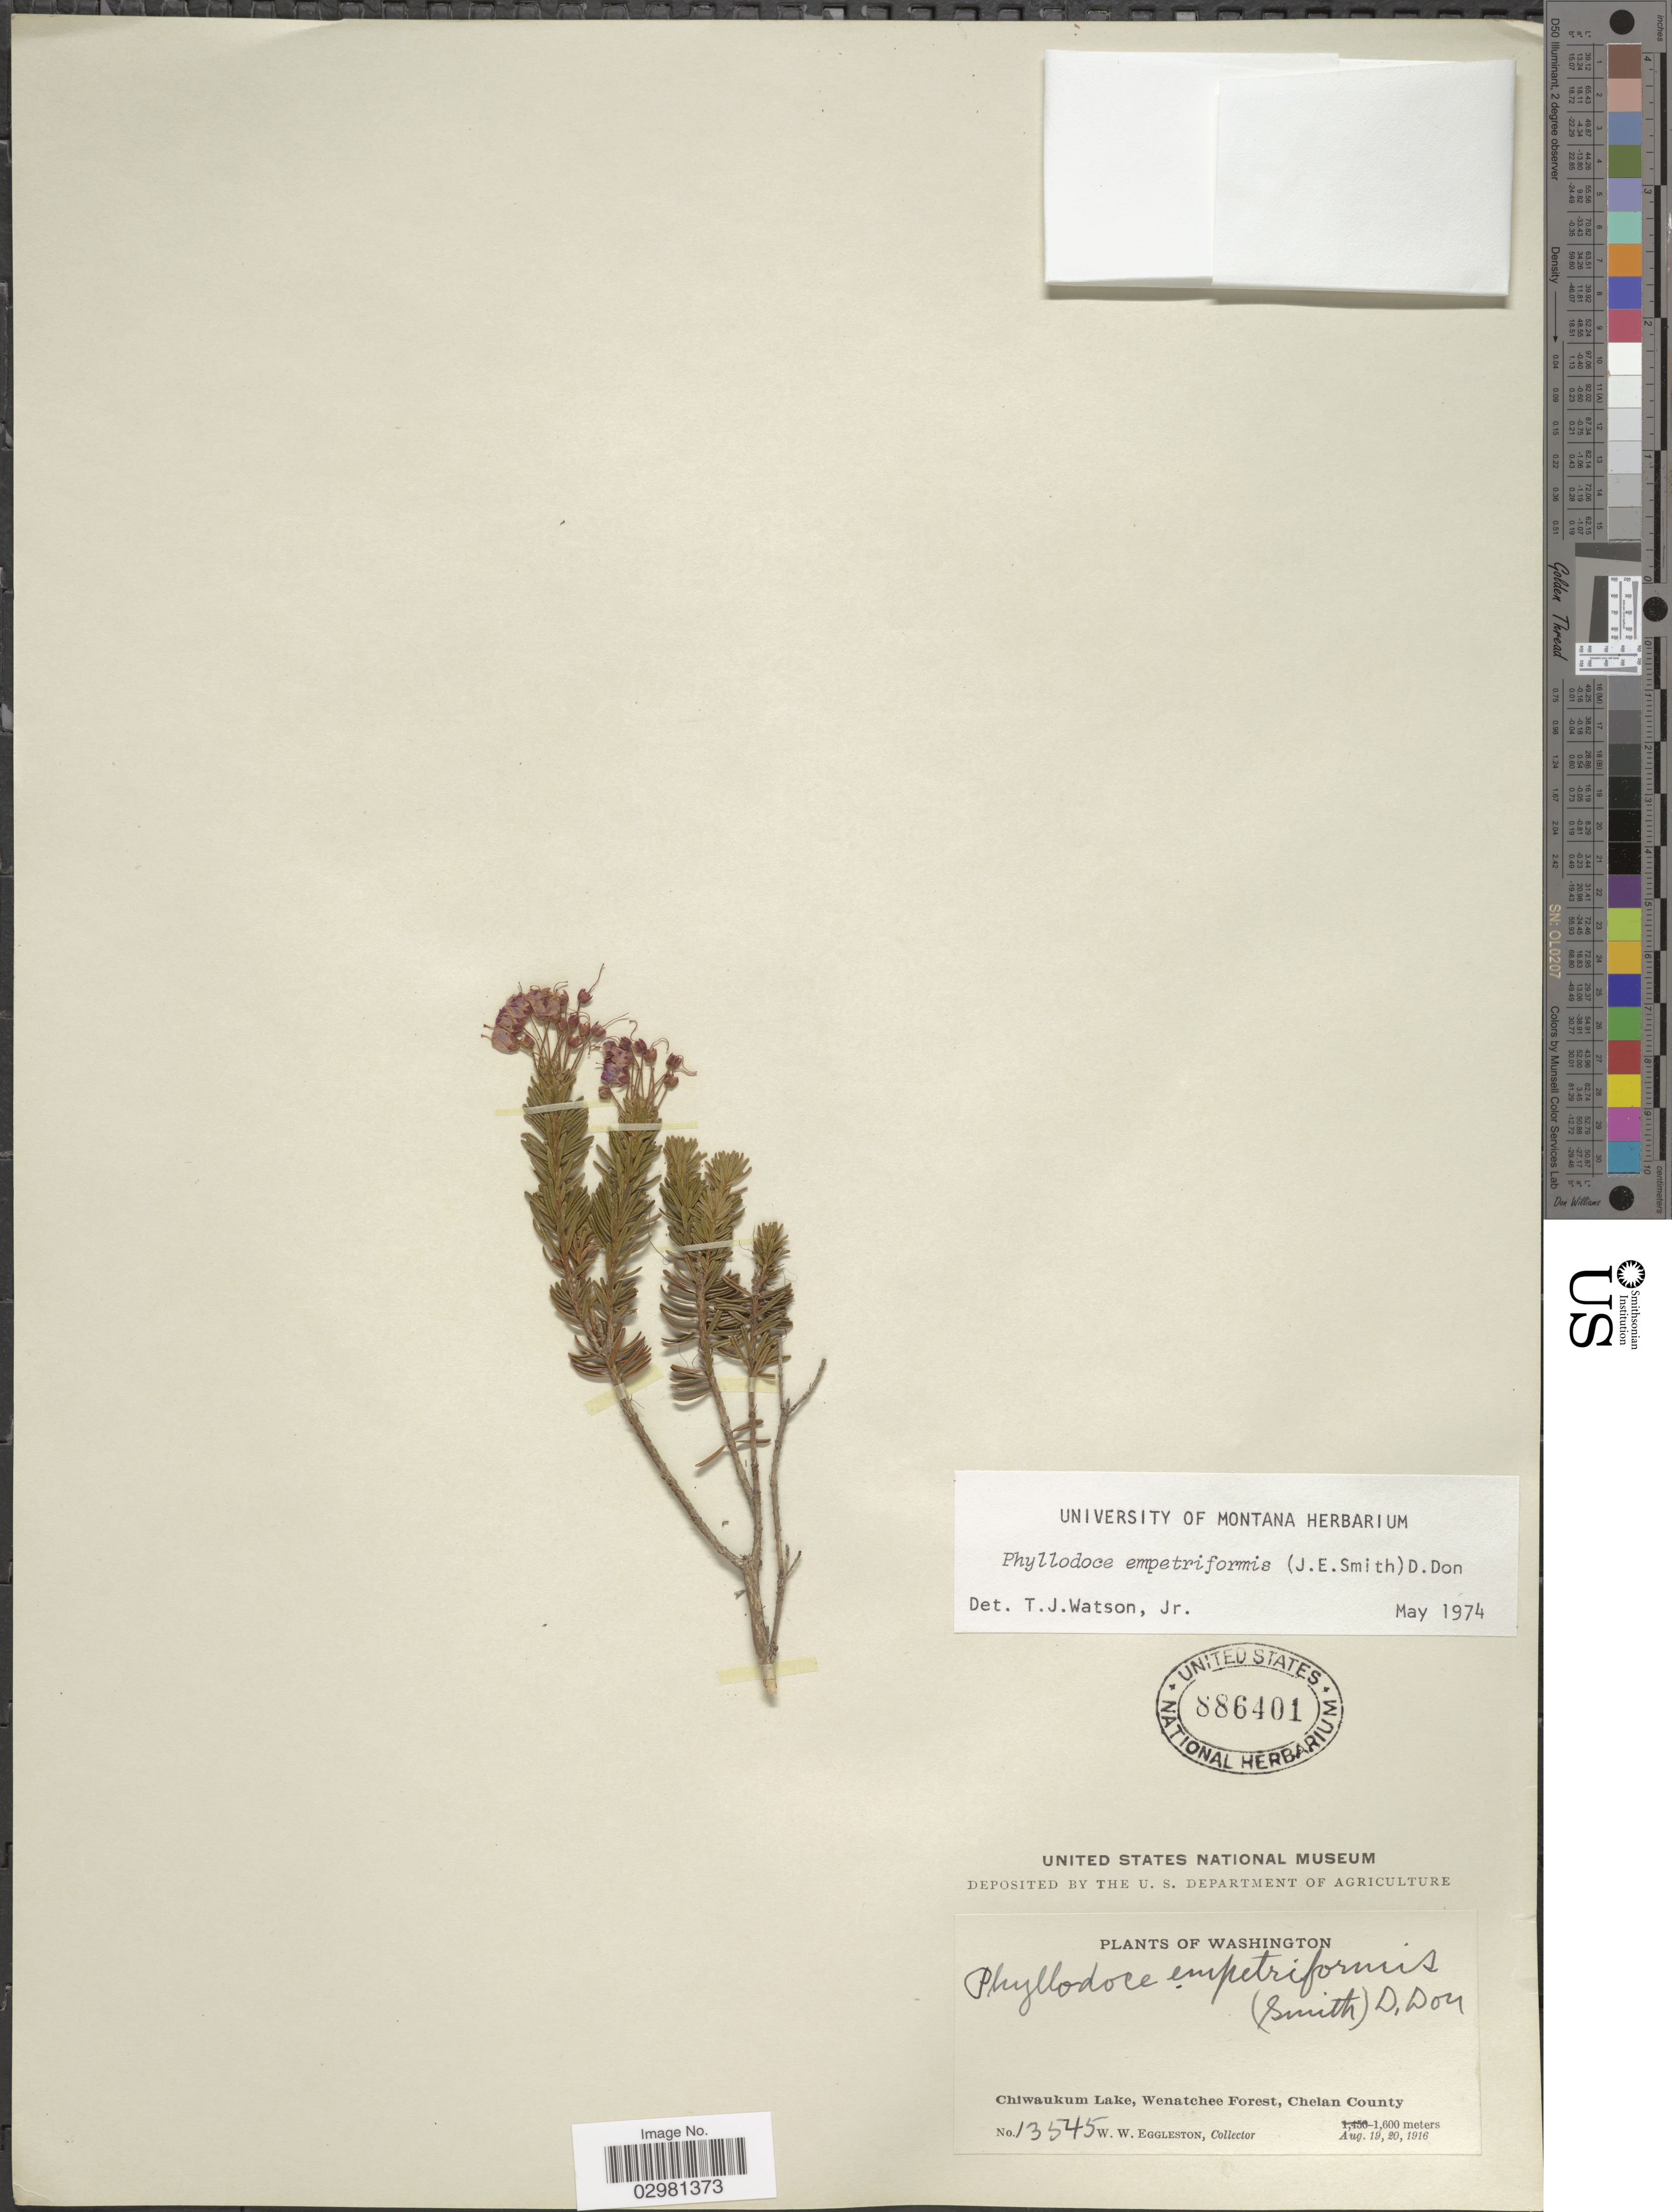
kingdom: Plantae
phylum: Tracheophyta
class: Magnoliopsida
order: Ericales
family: Ericaceae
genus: Phyllodoce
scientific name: Phyllodoce empetiformis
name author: (Small) D. Don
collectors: W. W. Eggleston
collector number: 13545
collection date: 1916-08-19/1916-08-20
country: United States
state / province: Washington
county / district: Chelan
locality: Chiwaukum Lake, Wenatchee Forest, Chelan County.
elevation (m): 1600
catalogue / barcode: US 886401